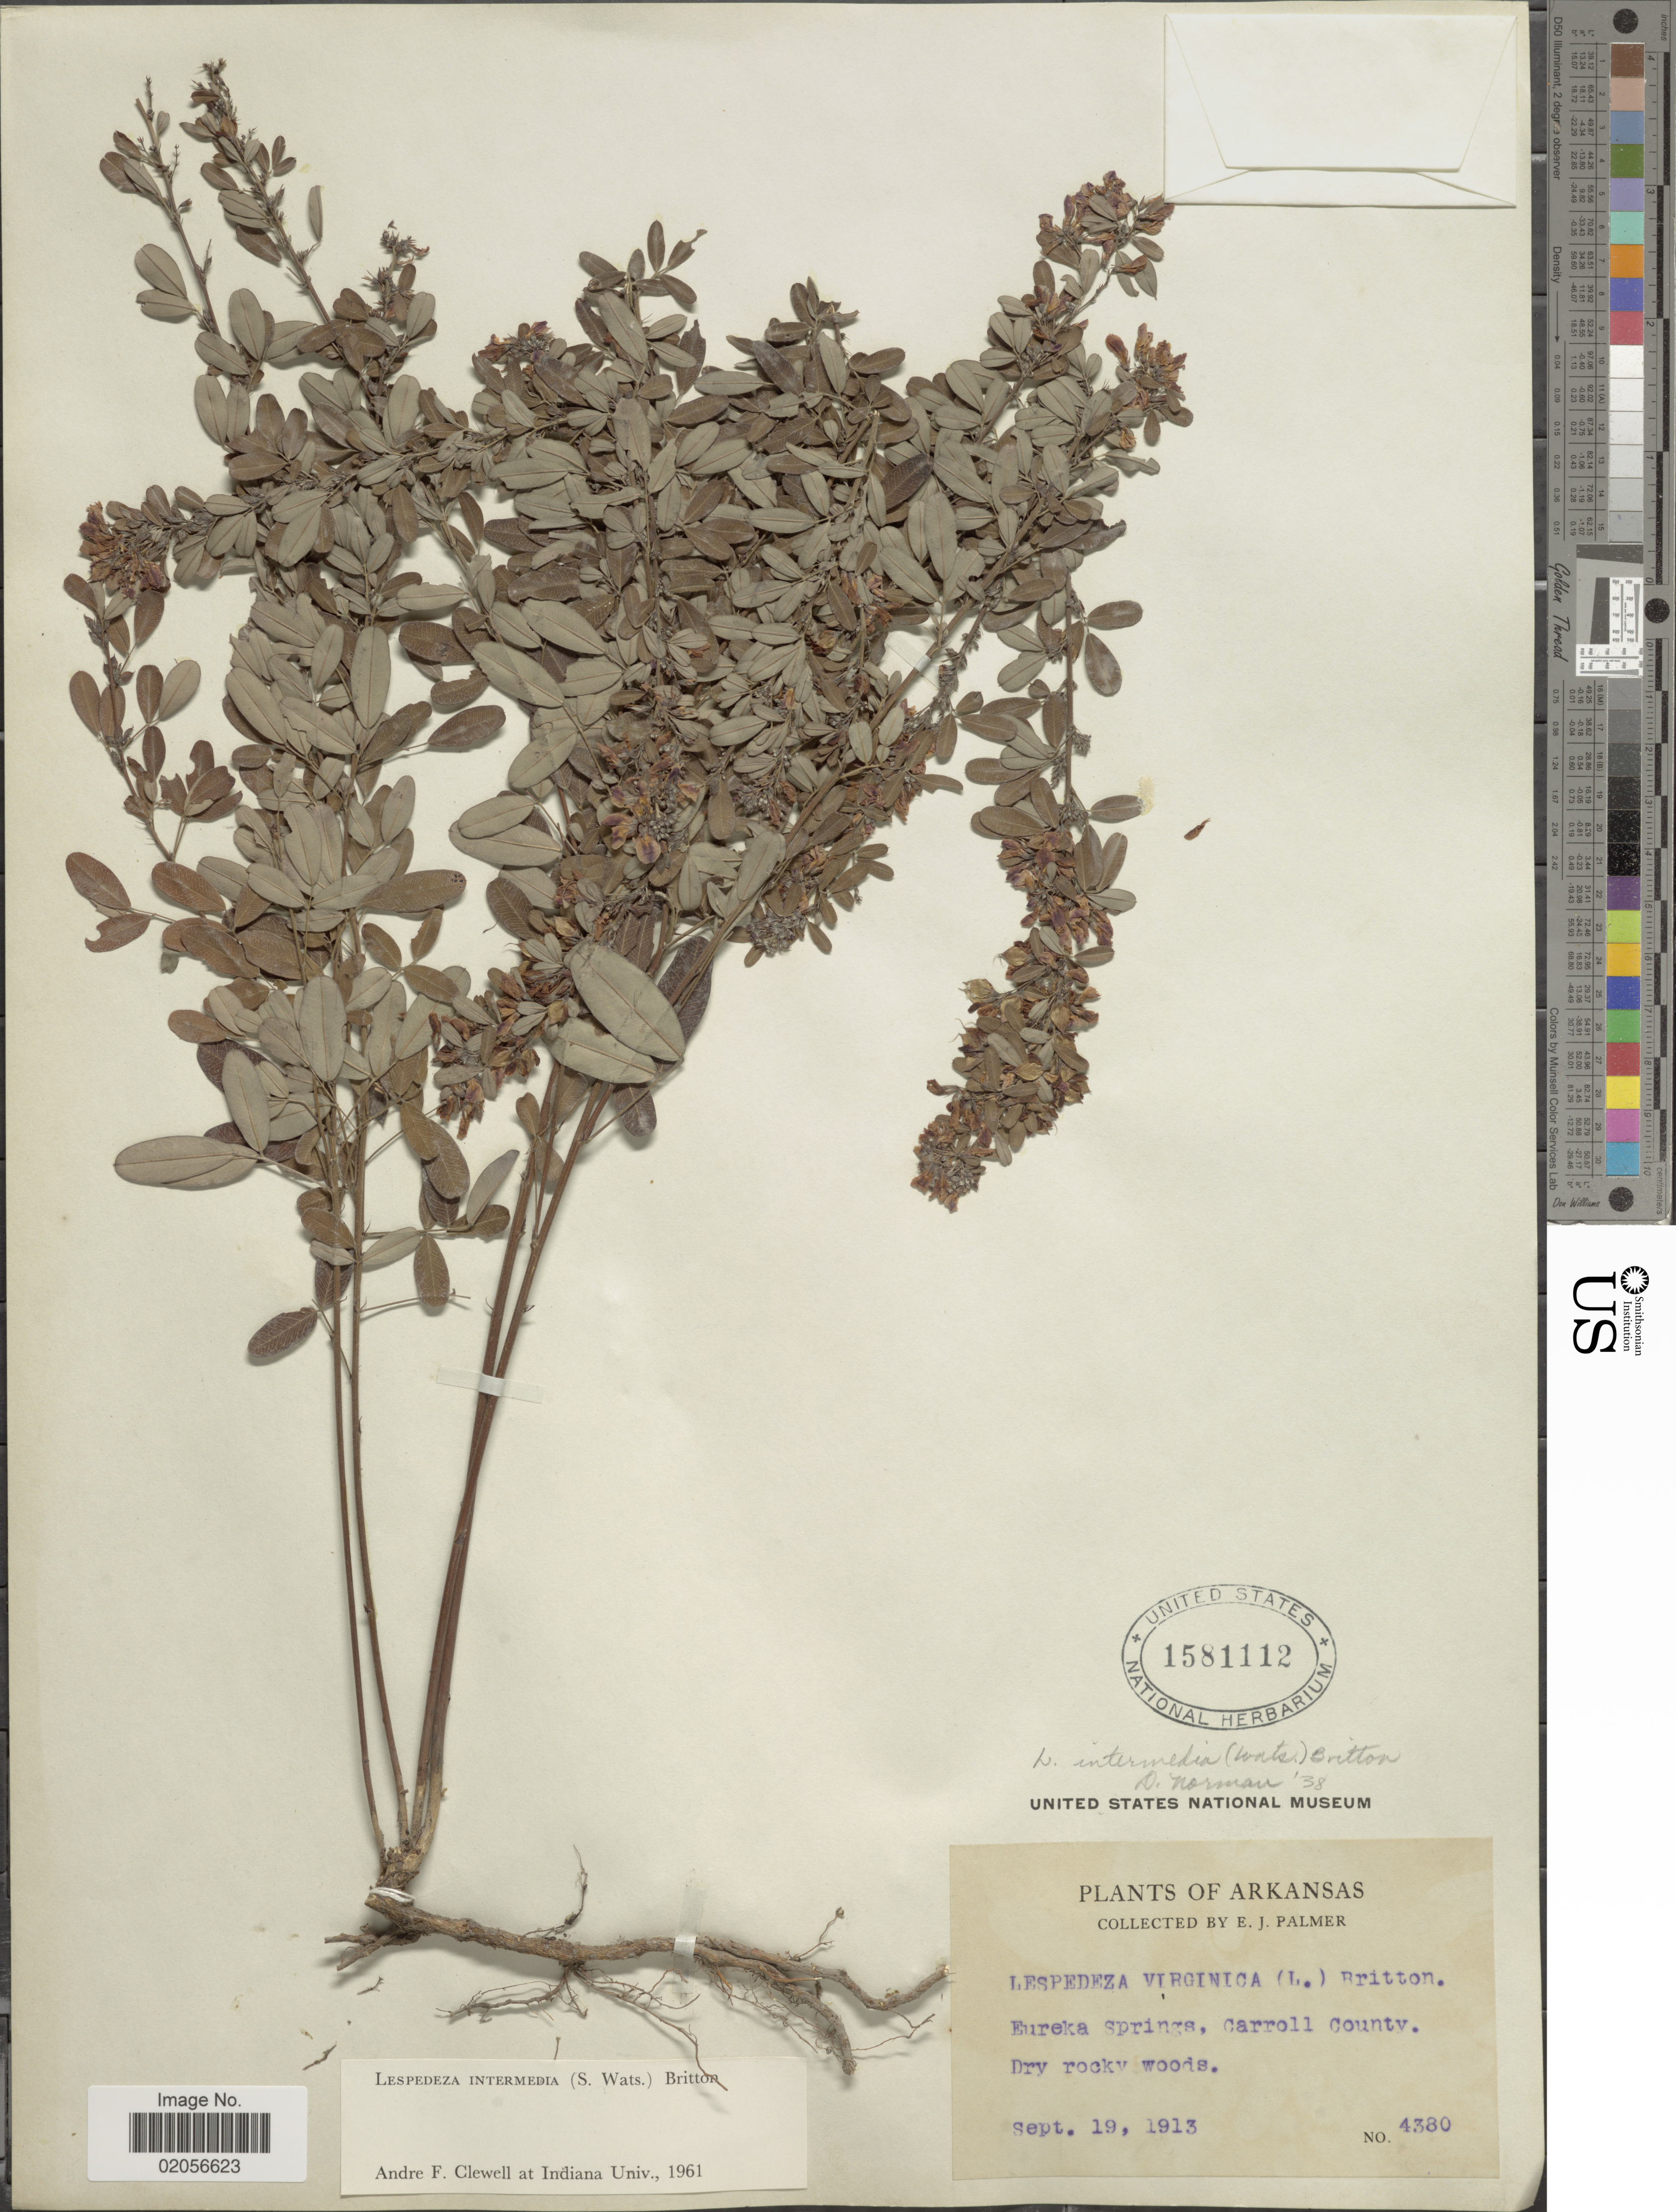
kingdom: Plantae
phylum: Tracheophyta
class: Magnoliopsida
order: Fabales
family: Fabaceae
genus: Lespedeza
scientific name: Lespedeza intermedia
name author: (S. Watson) Britton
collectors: E. J. Palmer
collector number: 4380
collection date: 1913-09-19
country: United States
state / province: Arkansas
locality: Eureka Springs, Carroll County, Dry rocky woods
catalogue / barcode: US 1581112